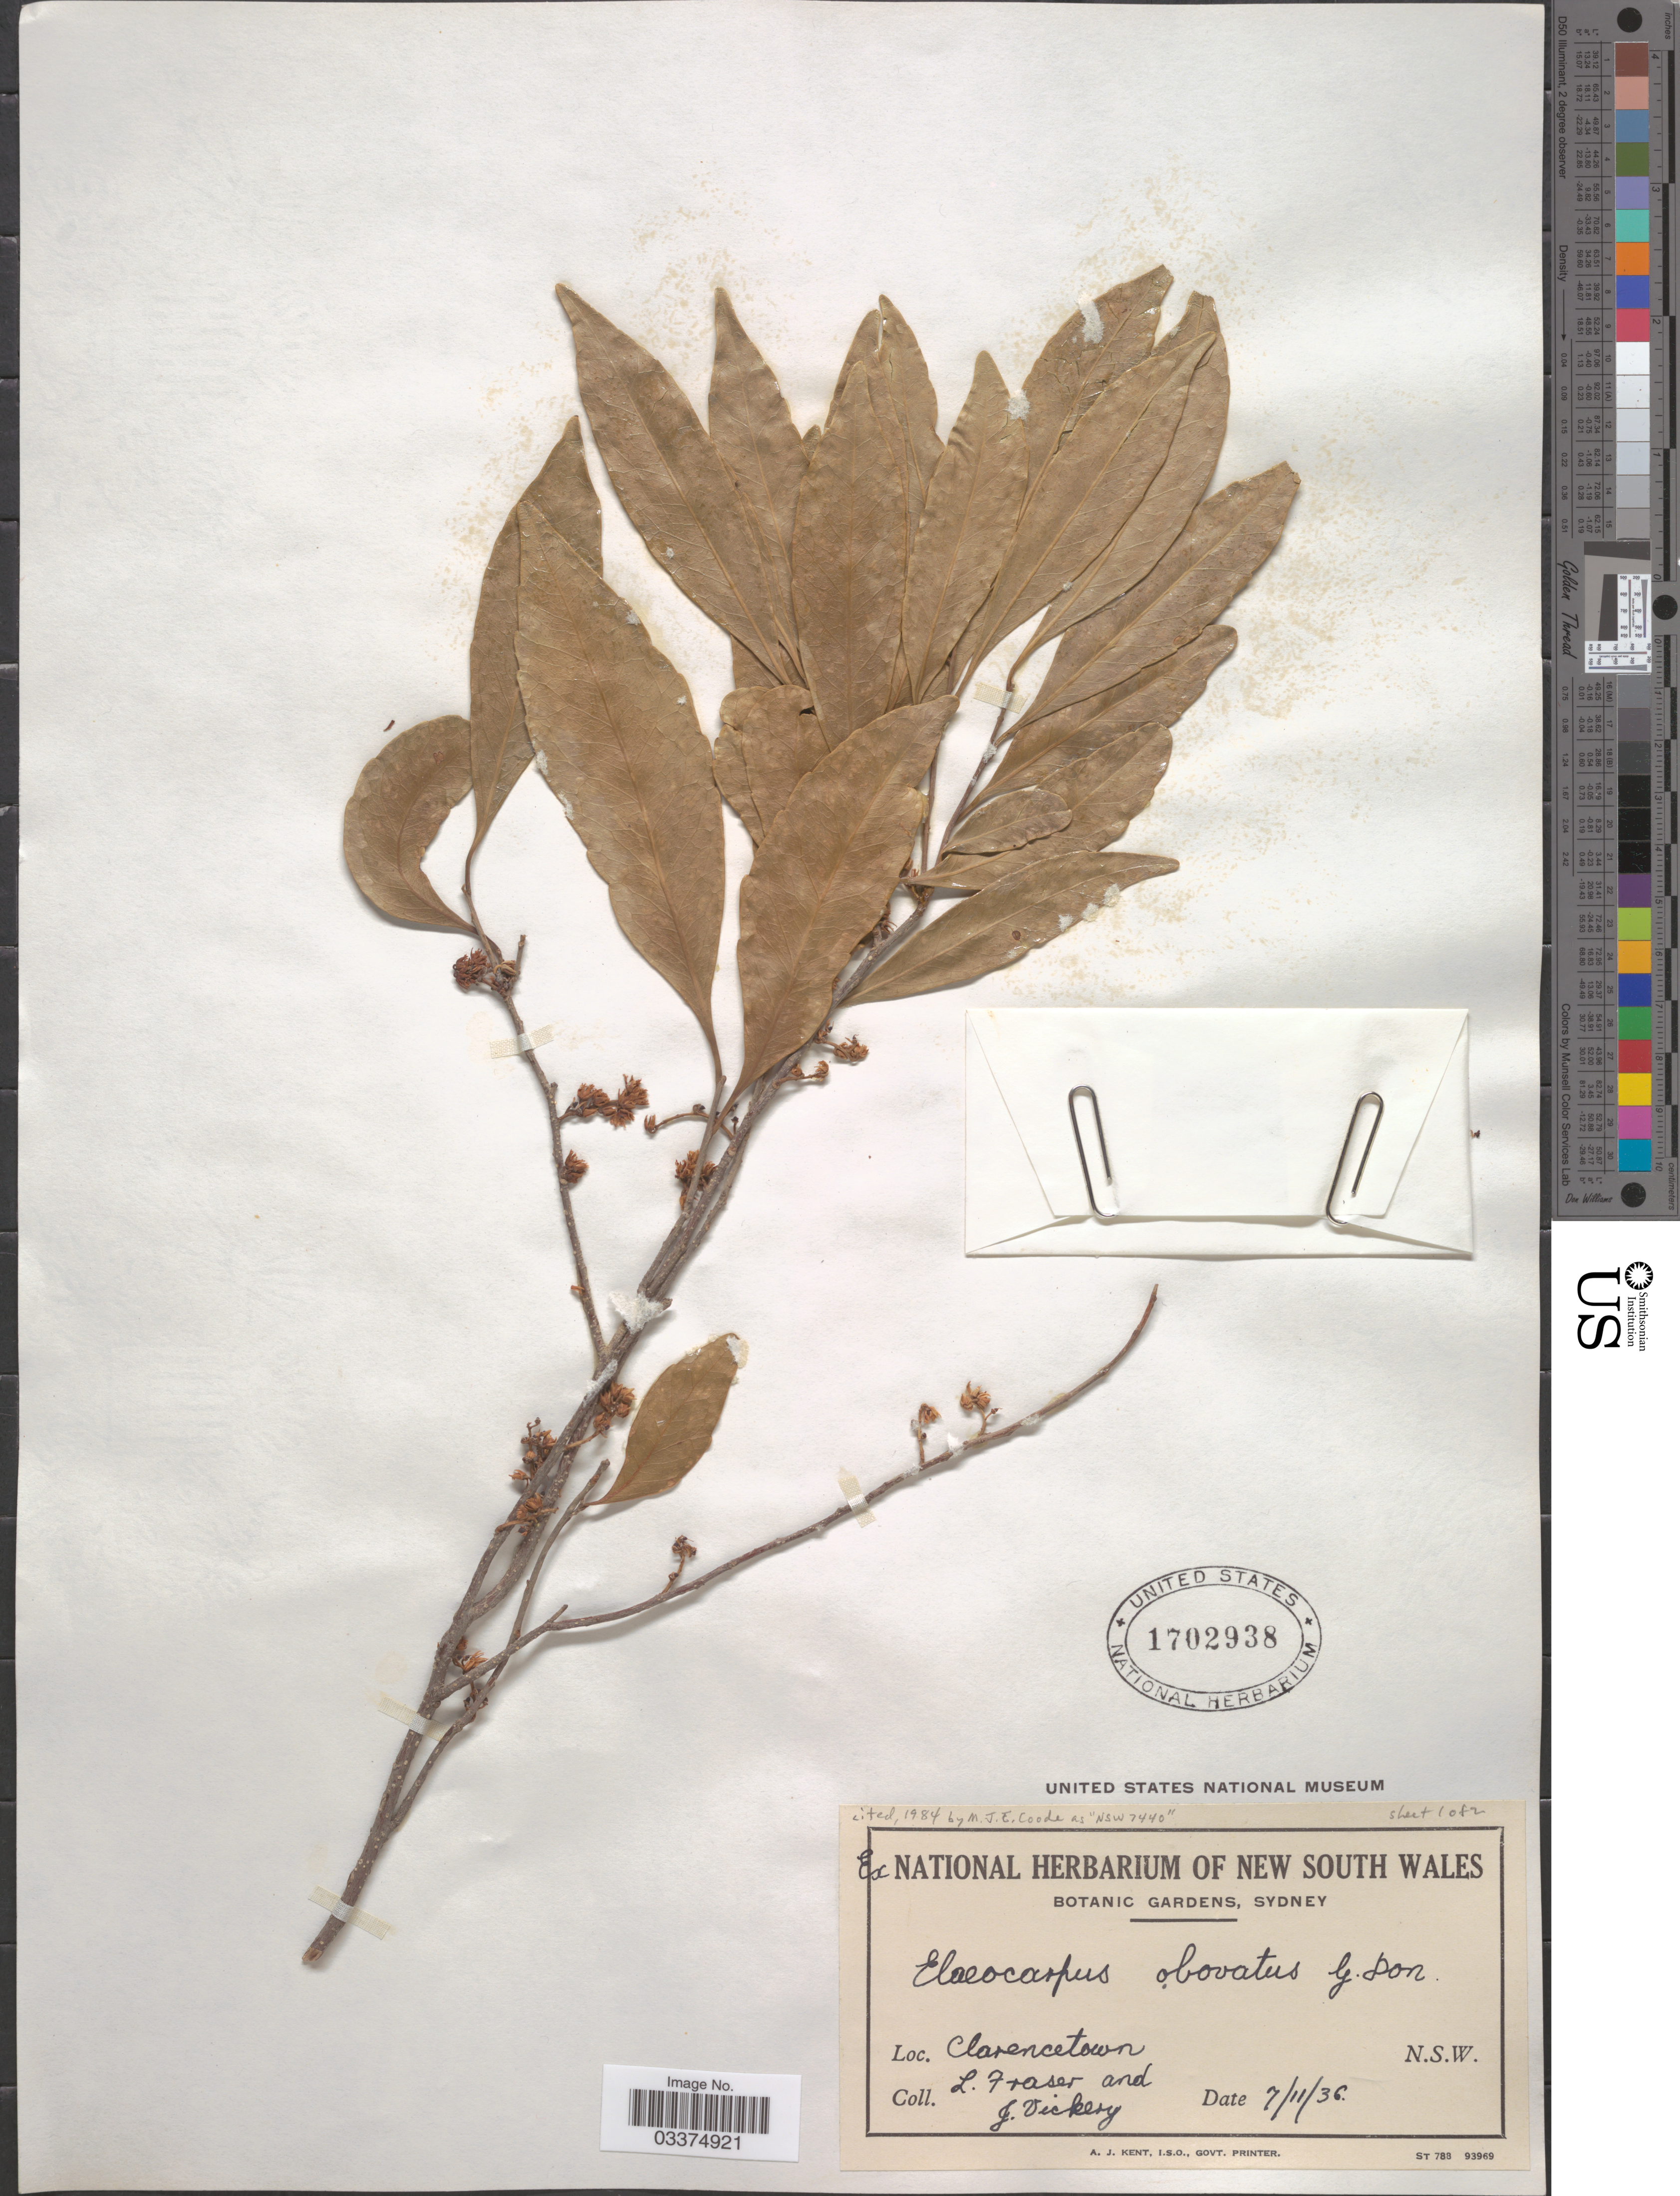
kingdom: Plantae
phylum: Tracheophyta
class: Magnoliopsida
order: Oxalidales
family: Elaeocarpaceae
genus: Elaeocarpus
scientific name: Elaeocarpus obovatus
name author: G. Don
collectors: L. Fraser & J. Vickery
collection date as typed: Transcribed d/m/y: 7/11/36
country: Australia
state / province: New South Wales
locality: Clarencetown.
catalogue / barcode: US 1702938